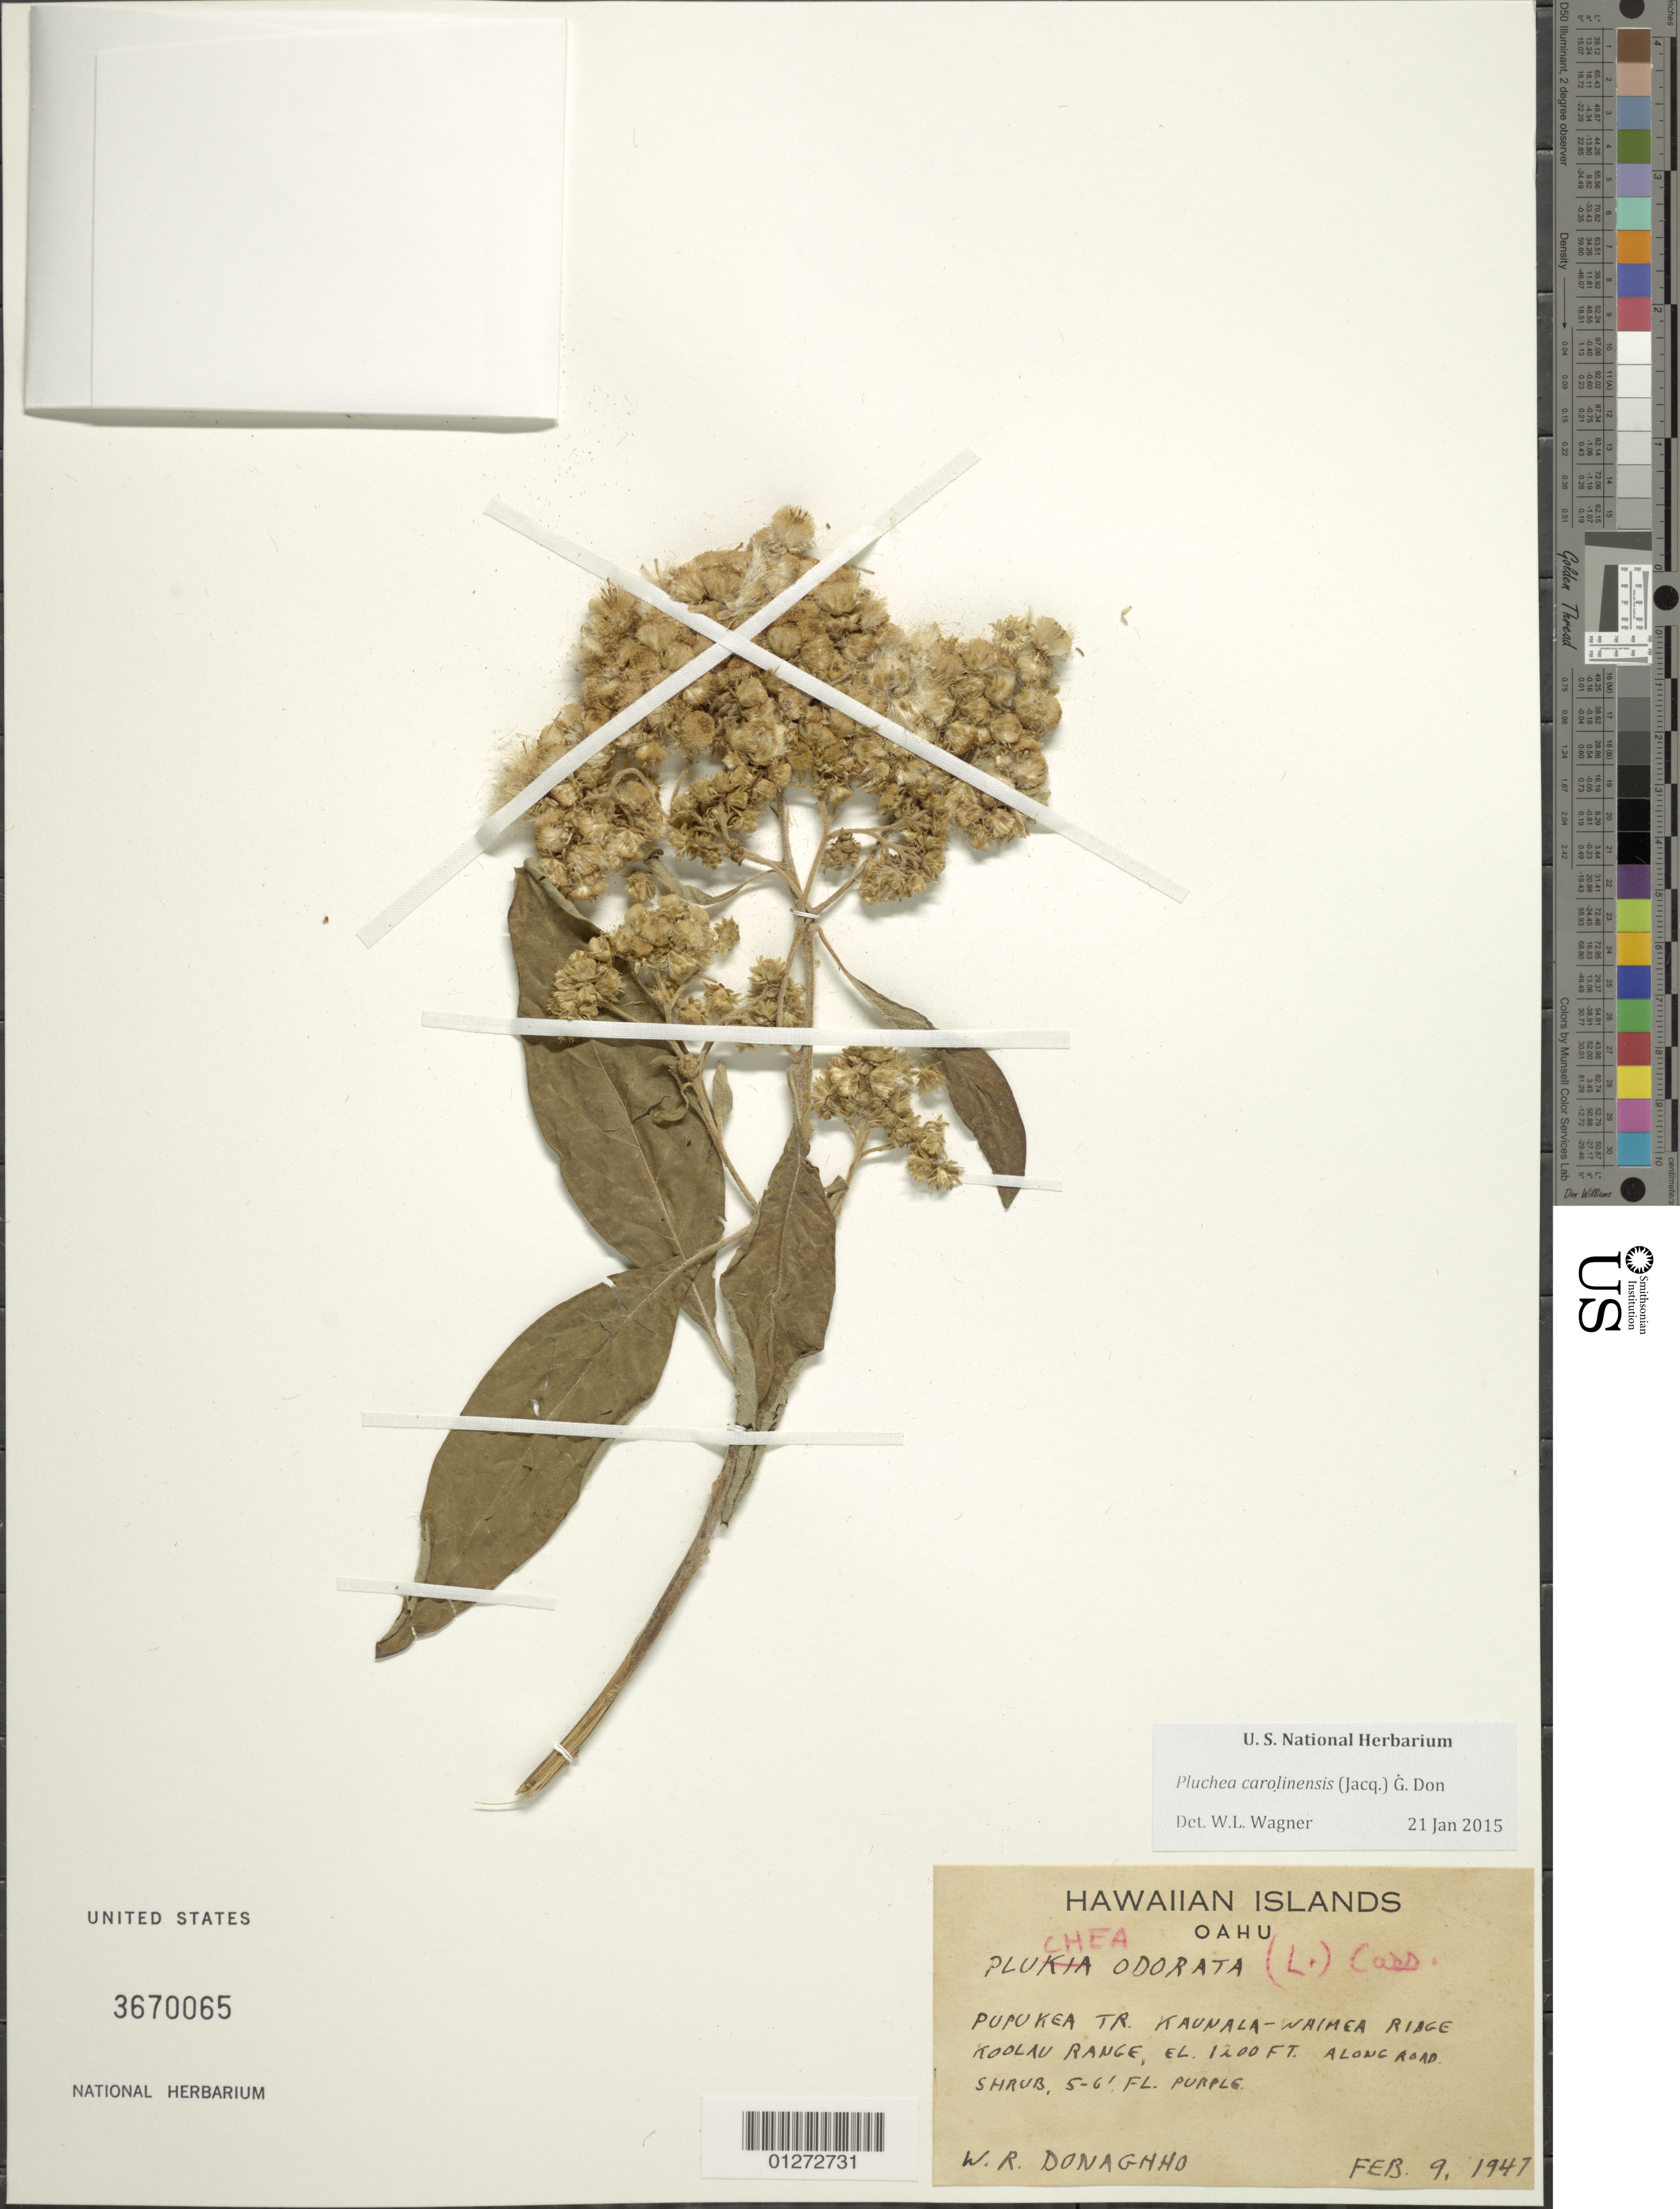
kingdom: Plantae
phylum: Tracheophyta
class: Magnoliopsida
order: Asterales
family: Asteraceae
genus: Pluchea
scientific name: Pluchea carolinensis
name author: (Jacq.) D. Don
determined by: Wagner, W. L., (BOT), Smithsonian Institution - National Museum of Natural History (UNITED STATES)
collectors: W. Donaghho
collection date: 1947-02-09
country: United States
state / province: Hawaii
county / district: Honolulu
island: Oahu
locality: Pupukea Tr., Kaunala-Waimea Ridge, Koolau Range.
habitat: Along road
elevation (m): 366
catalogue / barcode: US 3670065